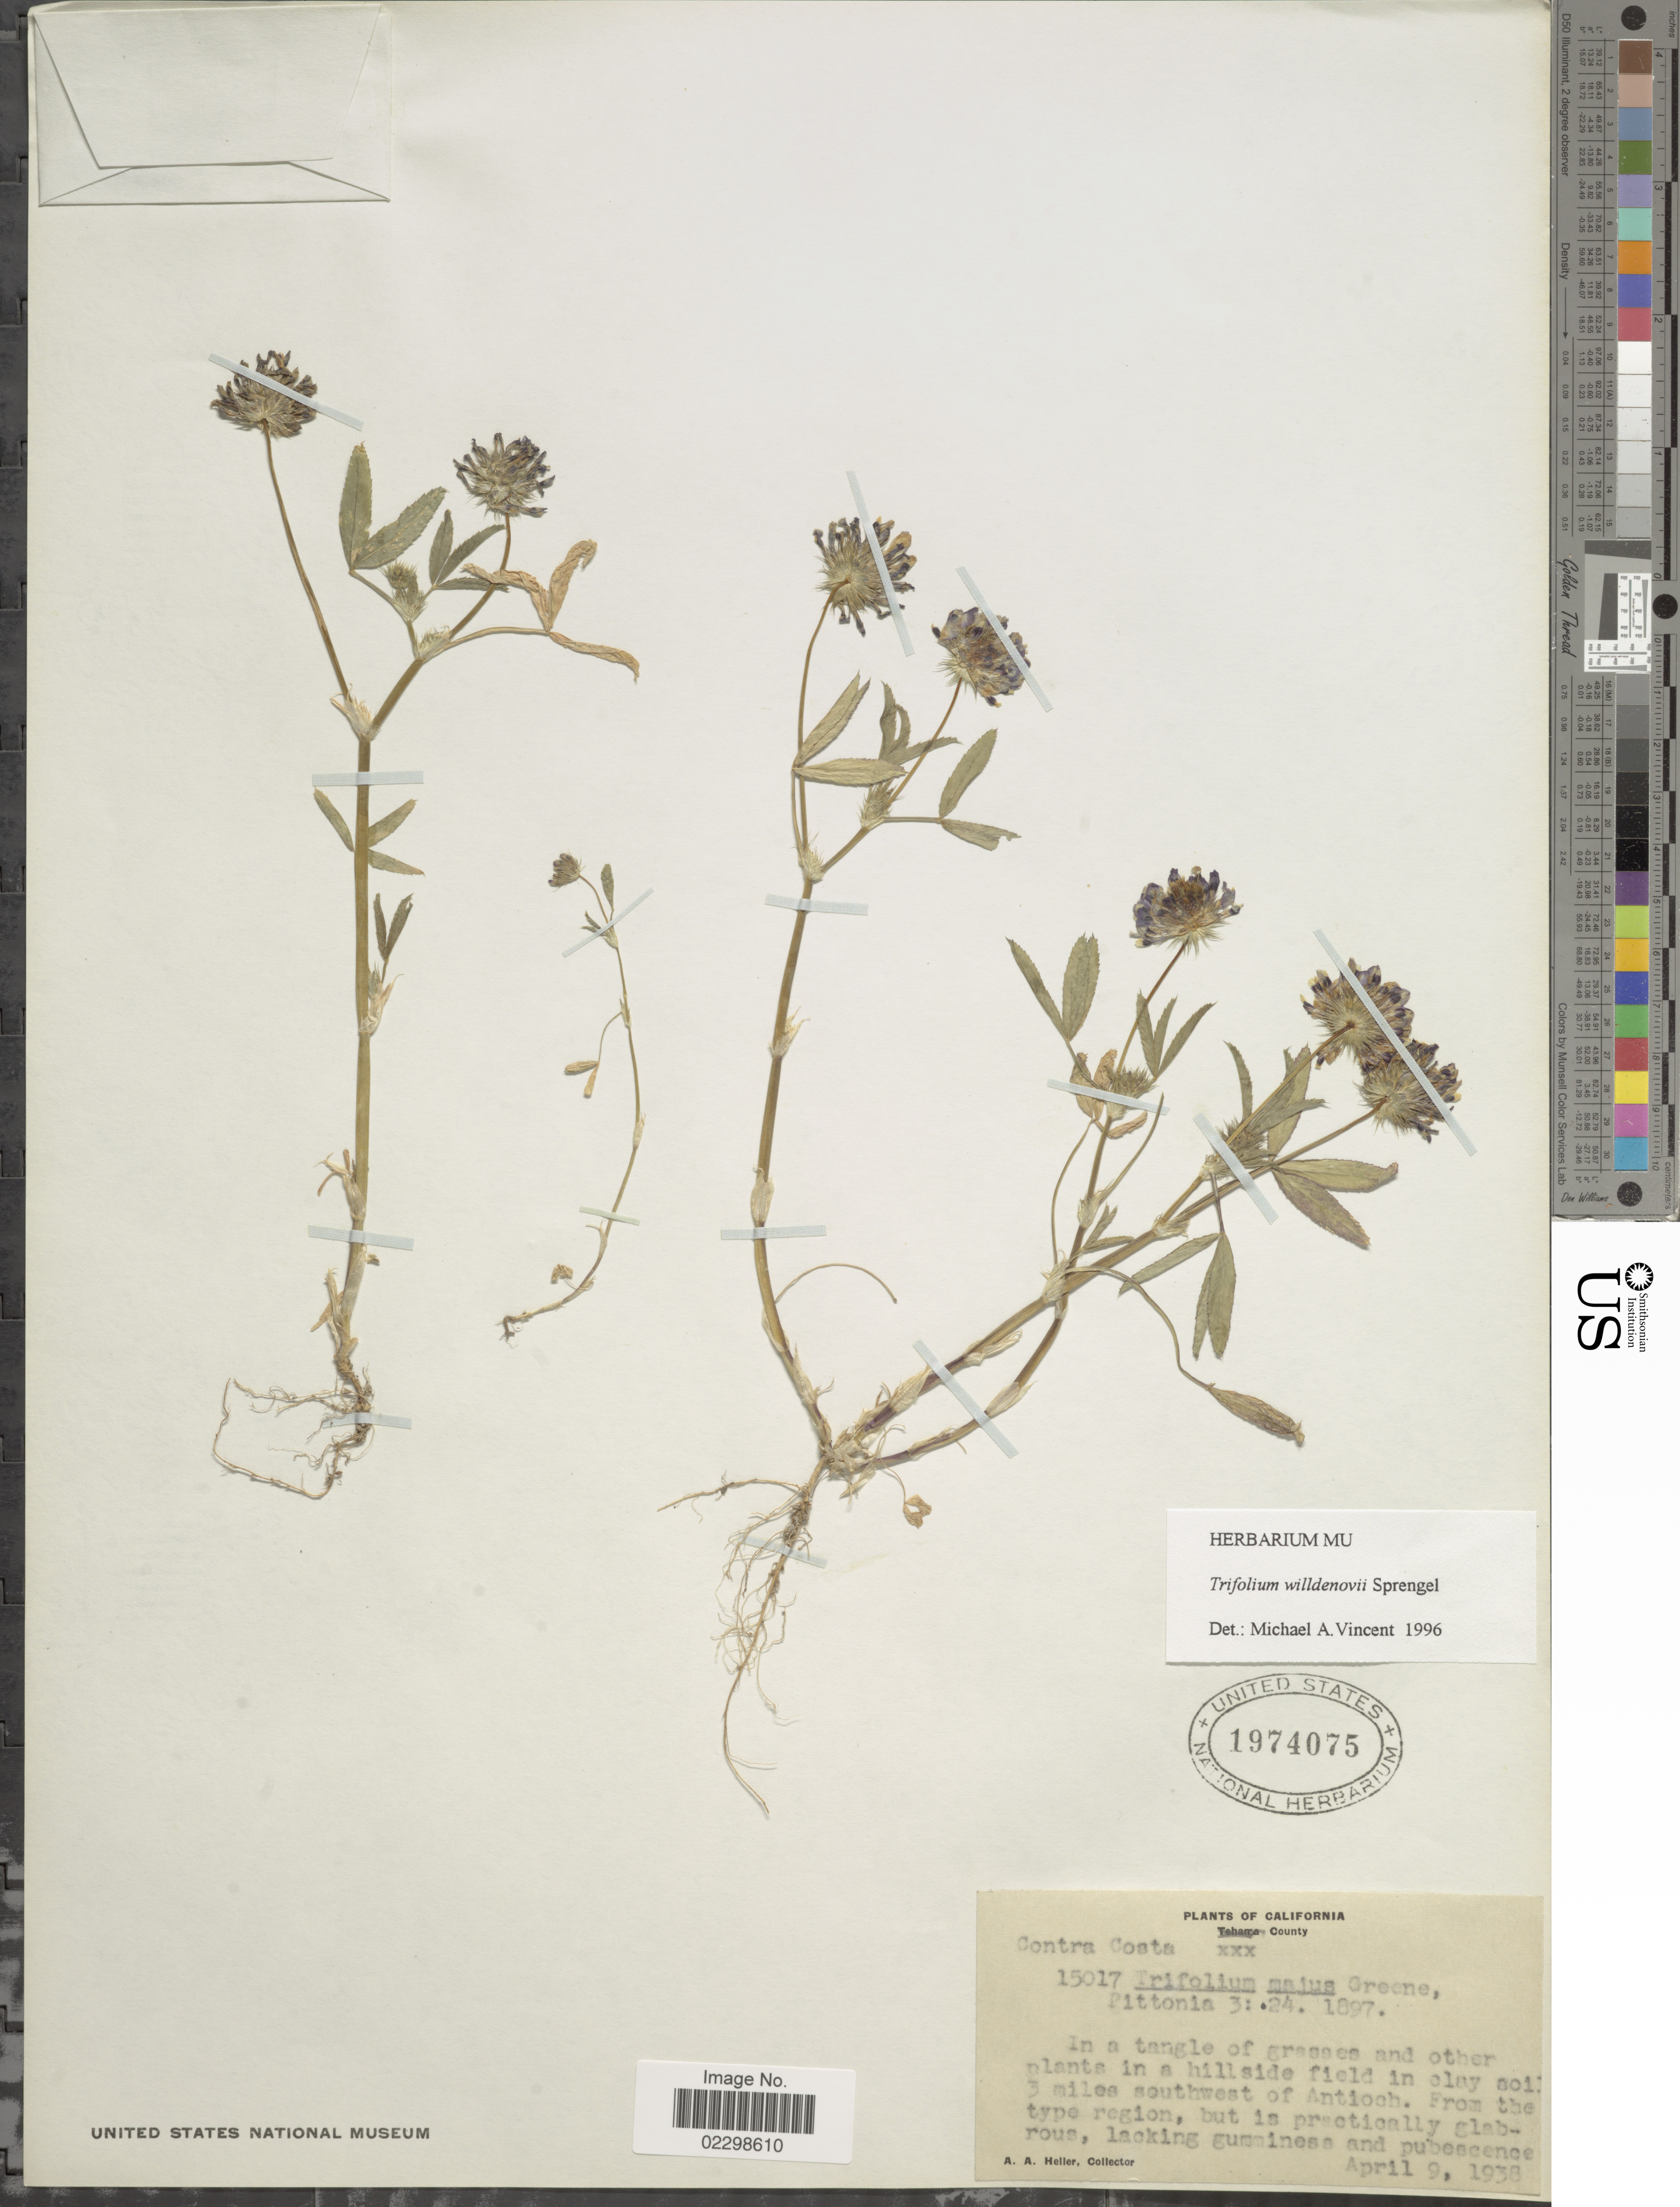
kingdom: Plantae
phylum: Tracheophyta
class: Magnoliopsida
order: Fabales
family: Fabaceae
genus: Trifolium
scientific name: Trifolium willdenovii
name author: Spreng.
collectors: A. A. Heller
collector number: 15017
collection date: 1938-04-09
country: United States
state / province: California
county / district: Contra Costa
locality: Contra Costa County, 3 miles southwest of Antioch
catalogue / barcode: US 1974075